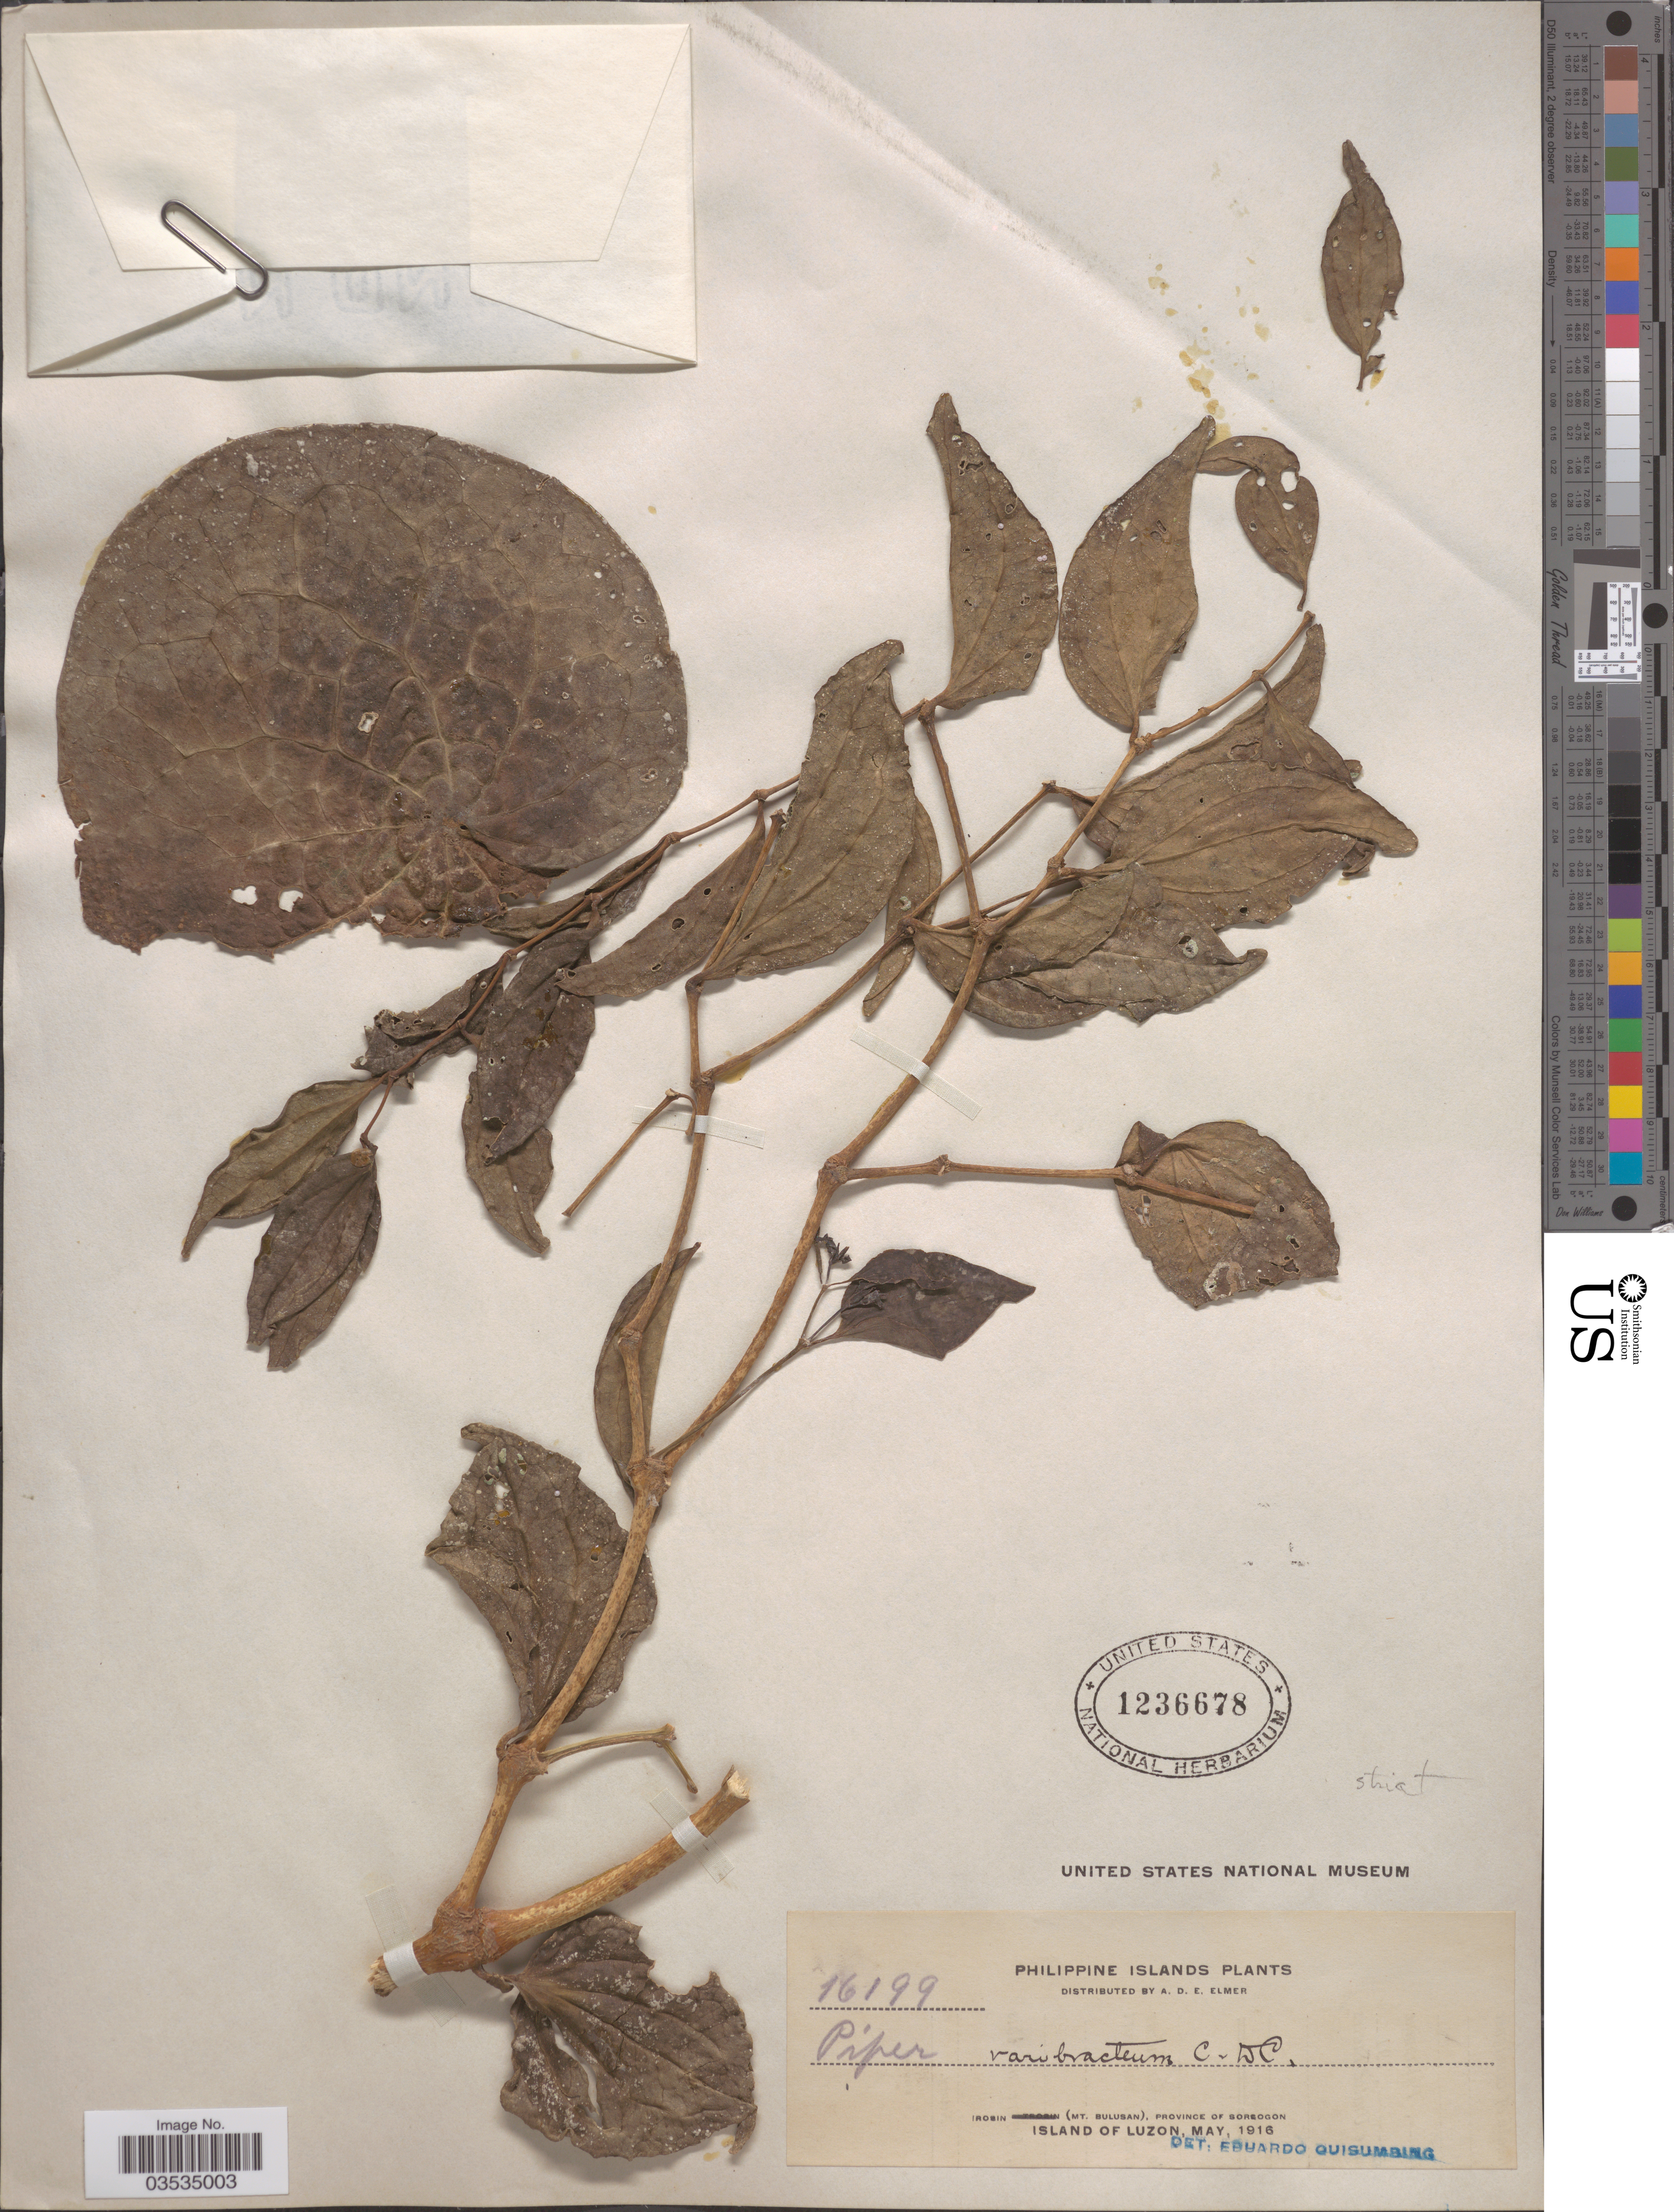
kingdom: Plantae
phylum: Tracheophyta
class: Magnoliopsida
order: Piperales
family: Piperaceae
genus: Piper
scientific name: Piper varibracteum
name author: C. DC. in Elmer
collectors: A. D. E. Elmer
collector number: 16199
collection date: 1916-05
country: Philippines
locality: Irosin (Mt. Bulusan), Province of Sorsogon. Island of Luzon.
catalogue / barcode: US 1236678